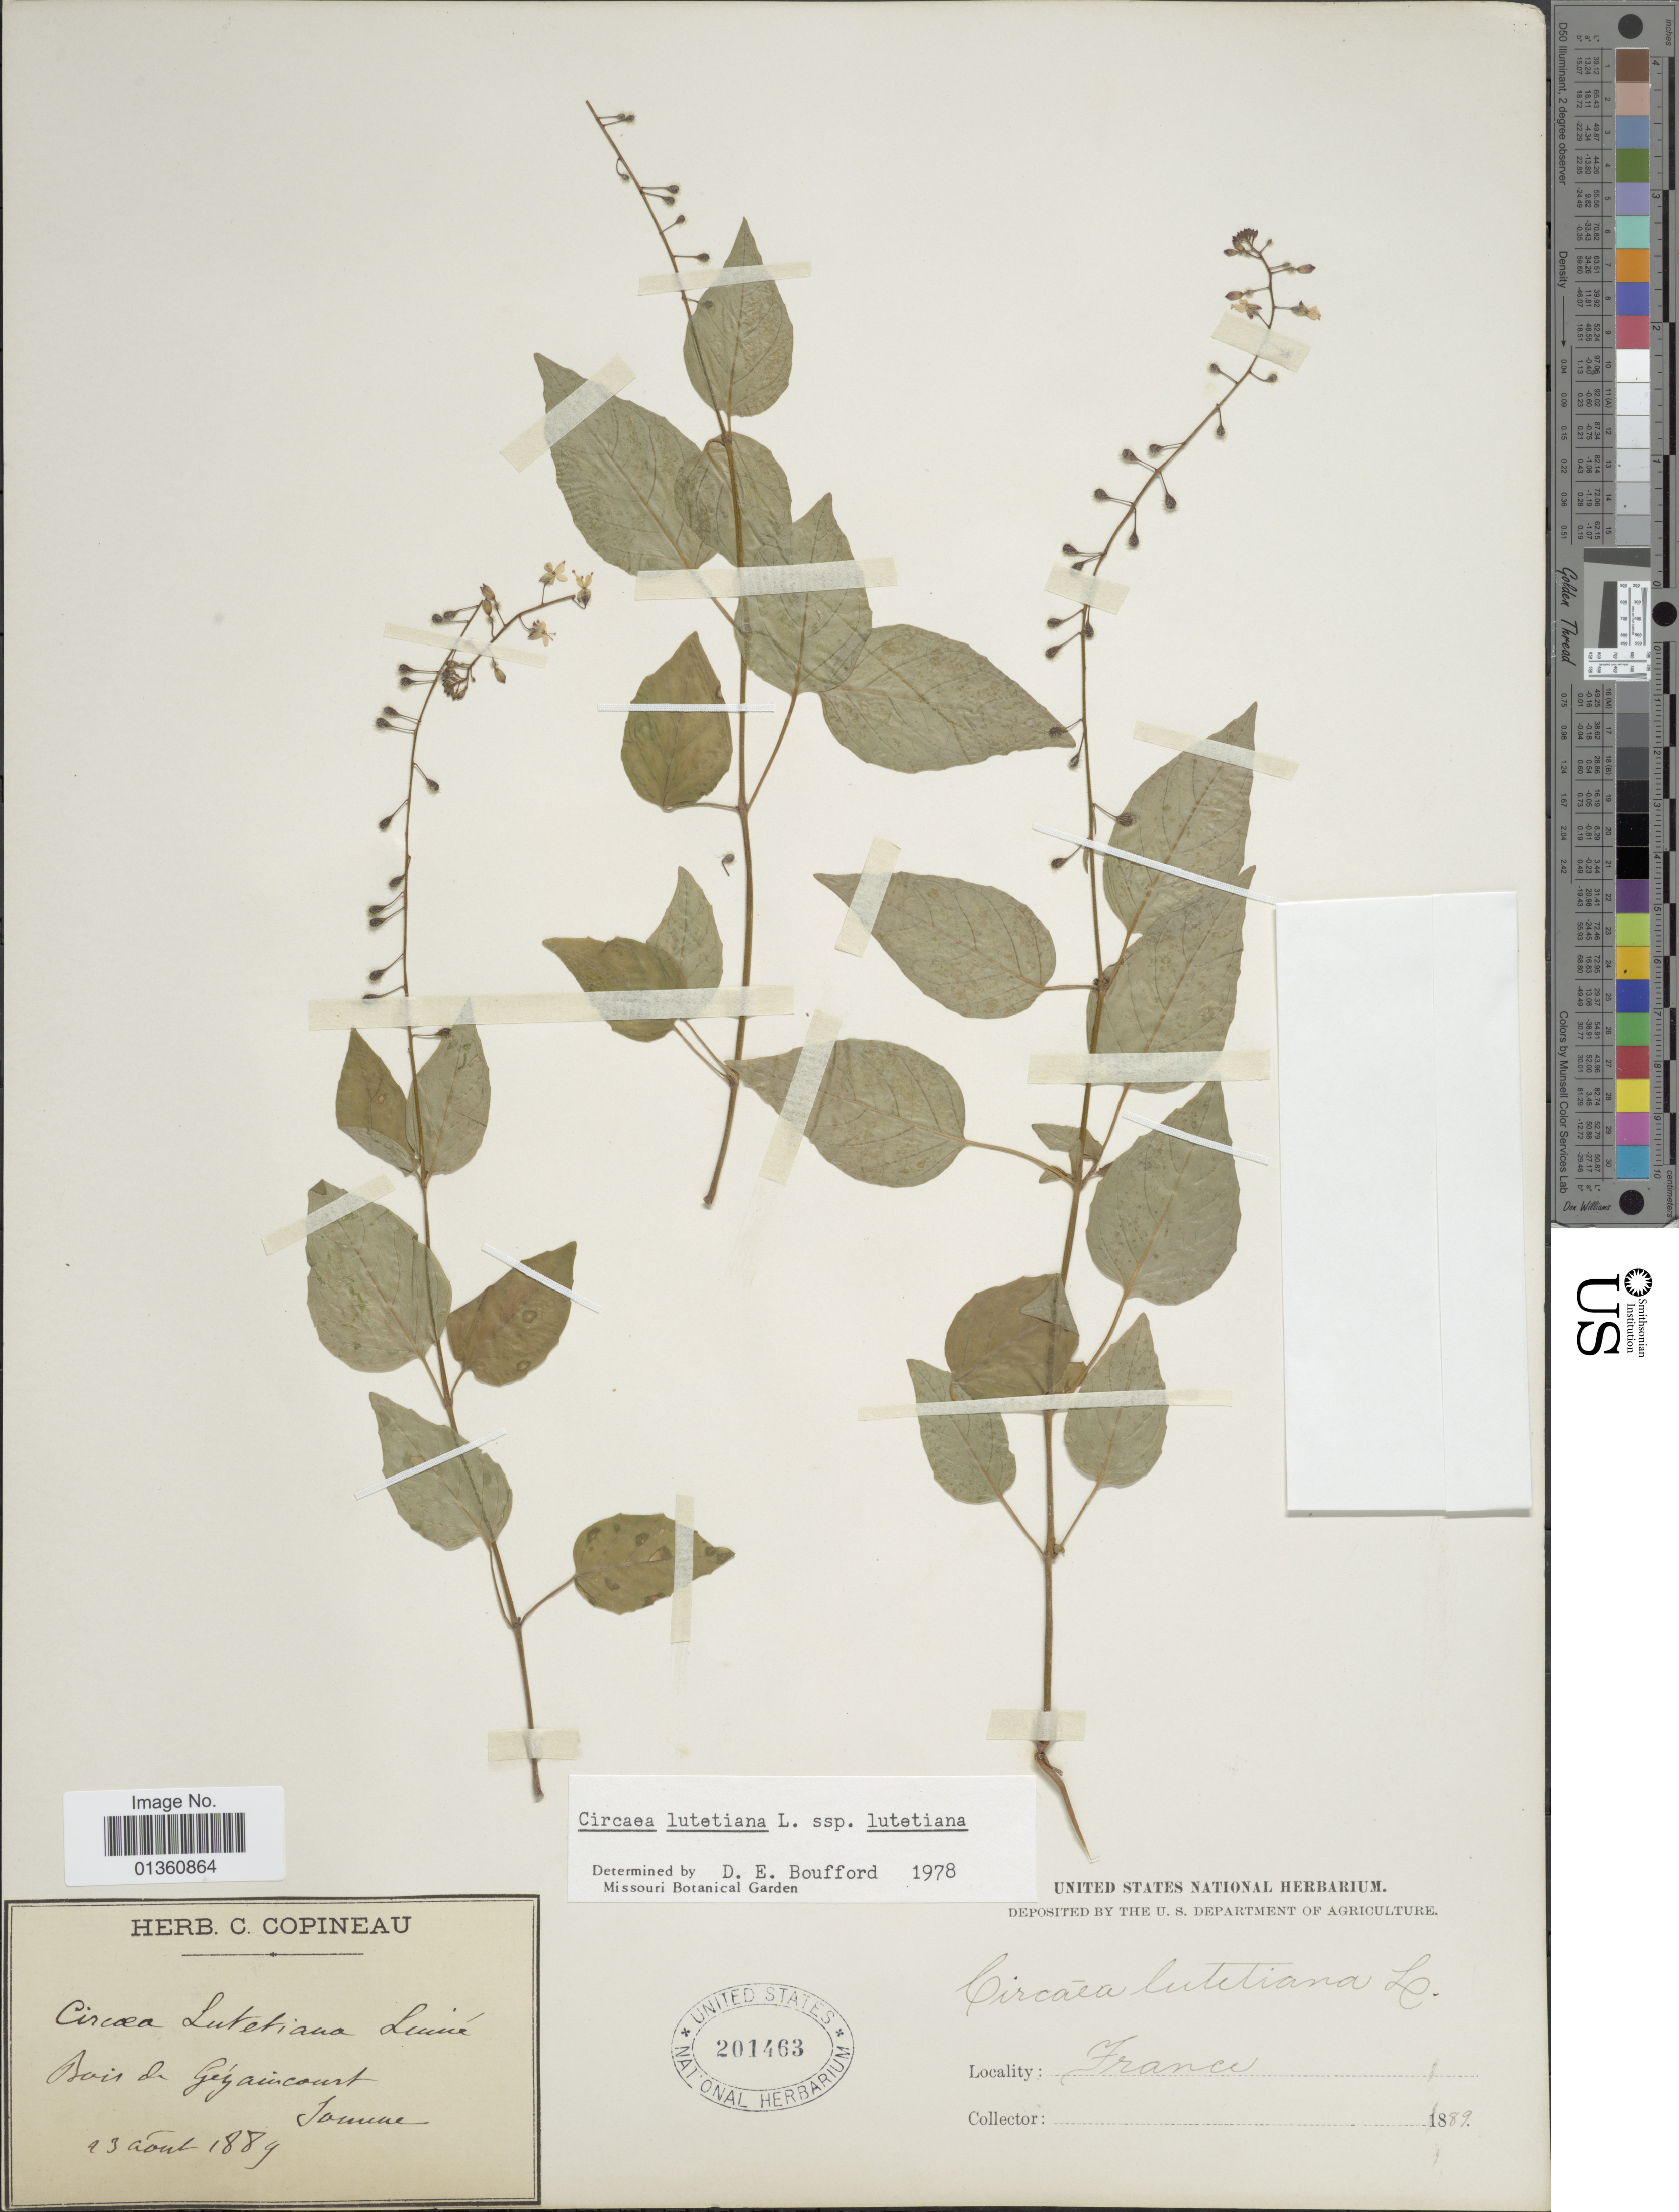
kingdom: Plantae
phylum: Tracheophyta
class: Magnoliopsida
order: Myrtales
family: Onagraceae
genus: Circaea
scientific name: Circaea lutetiana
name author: L.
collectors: ex herb. C. Copineau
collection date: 1889-08-13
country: France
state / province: Hauts-de-France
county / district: Somme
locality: Bois de Gézaincourt, Somme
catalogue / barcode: US 201463